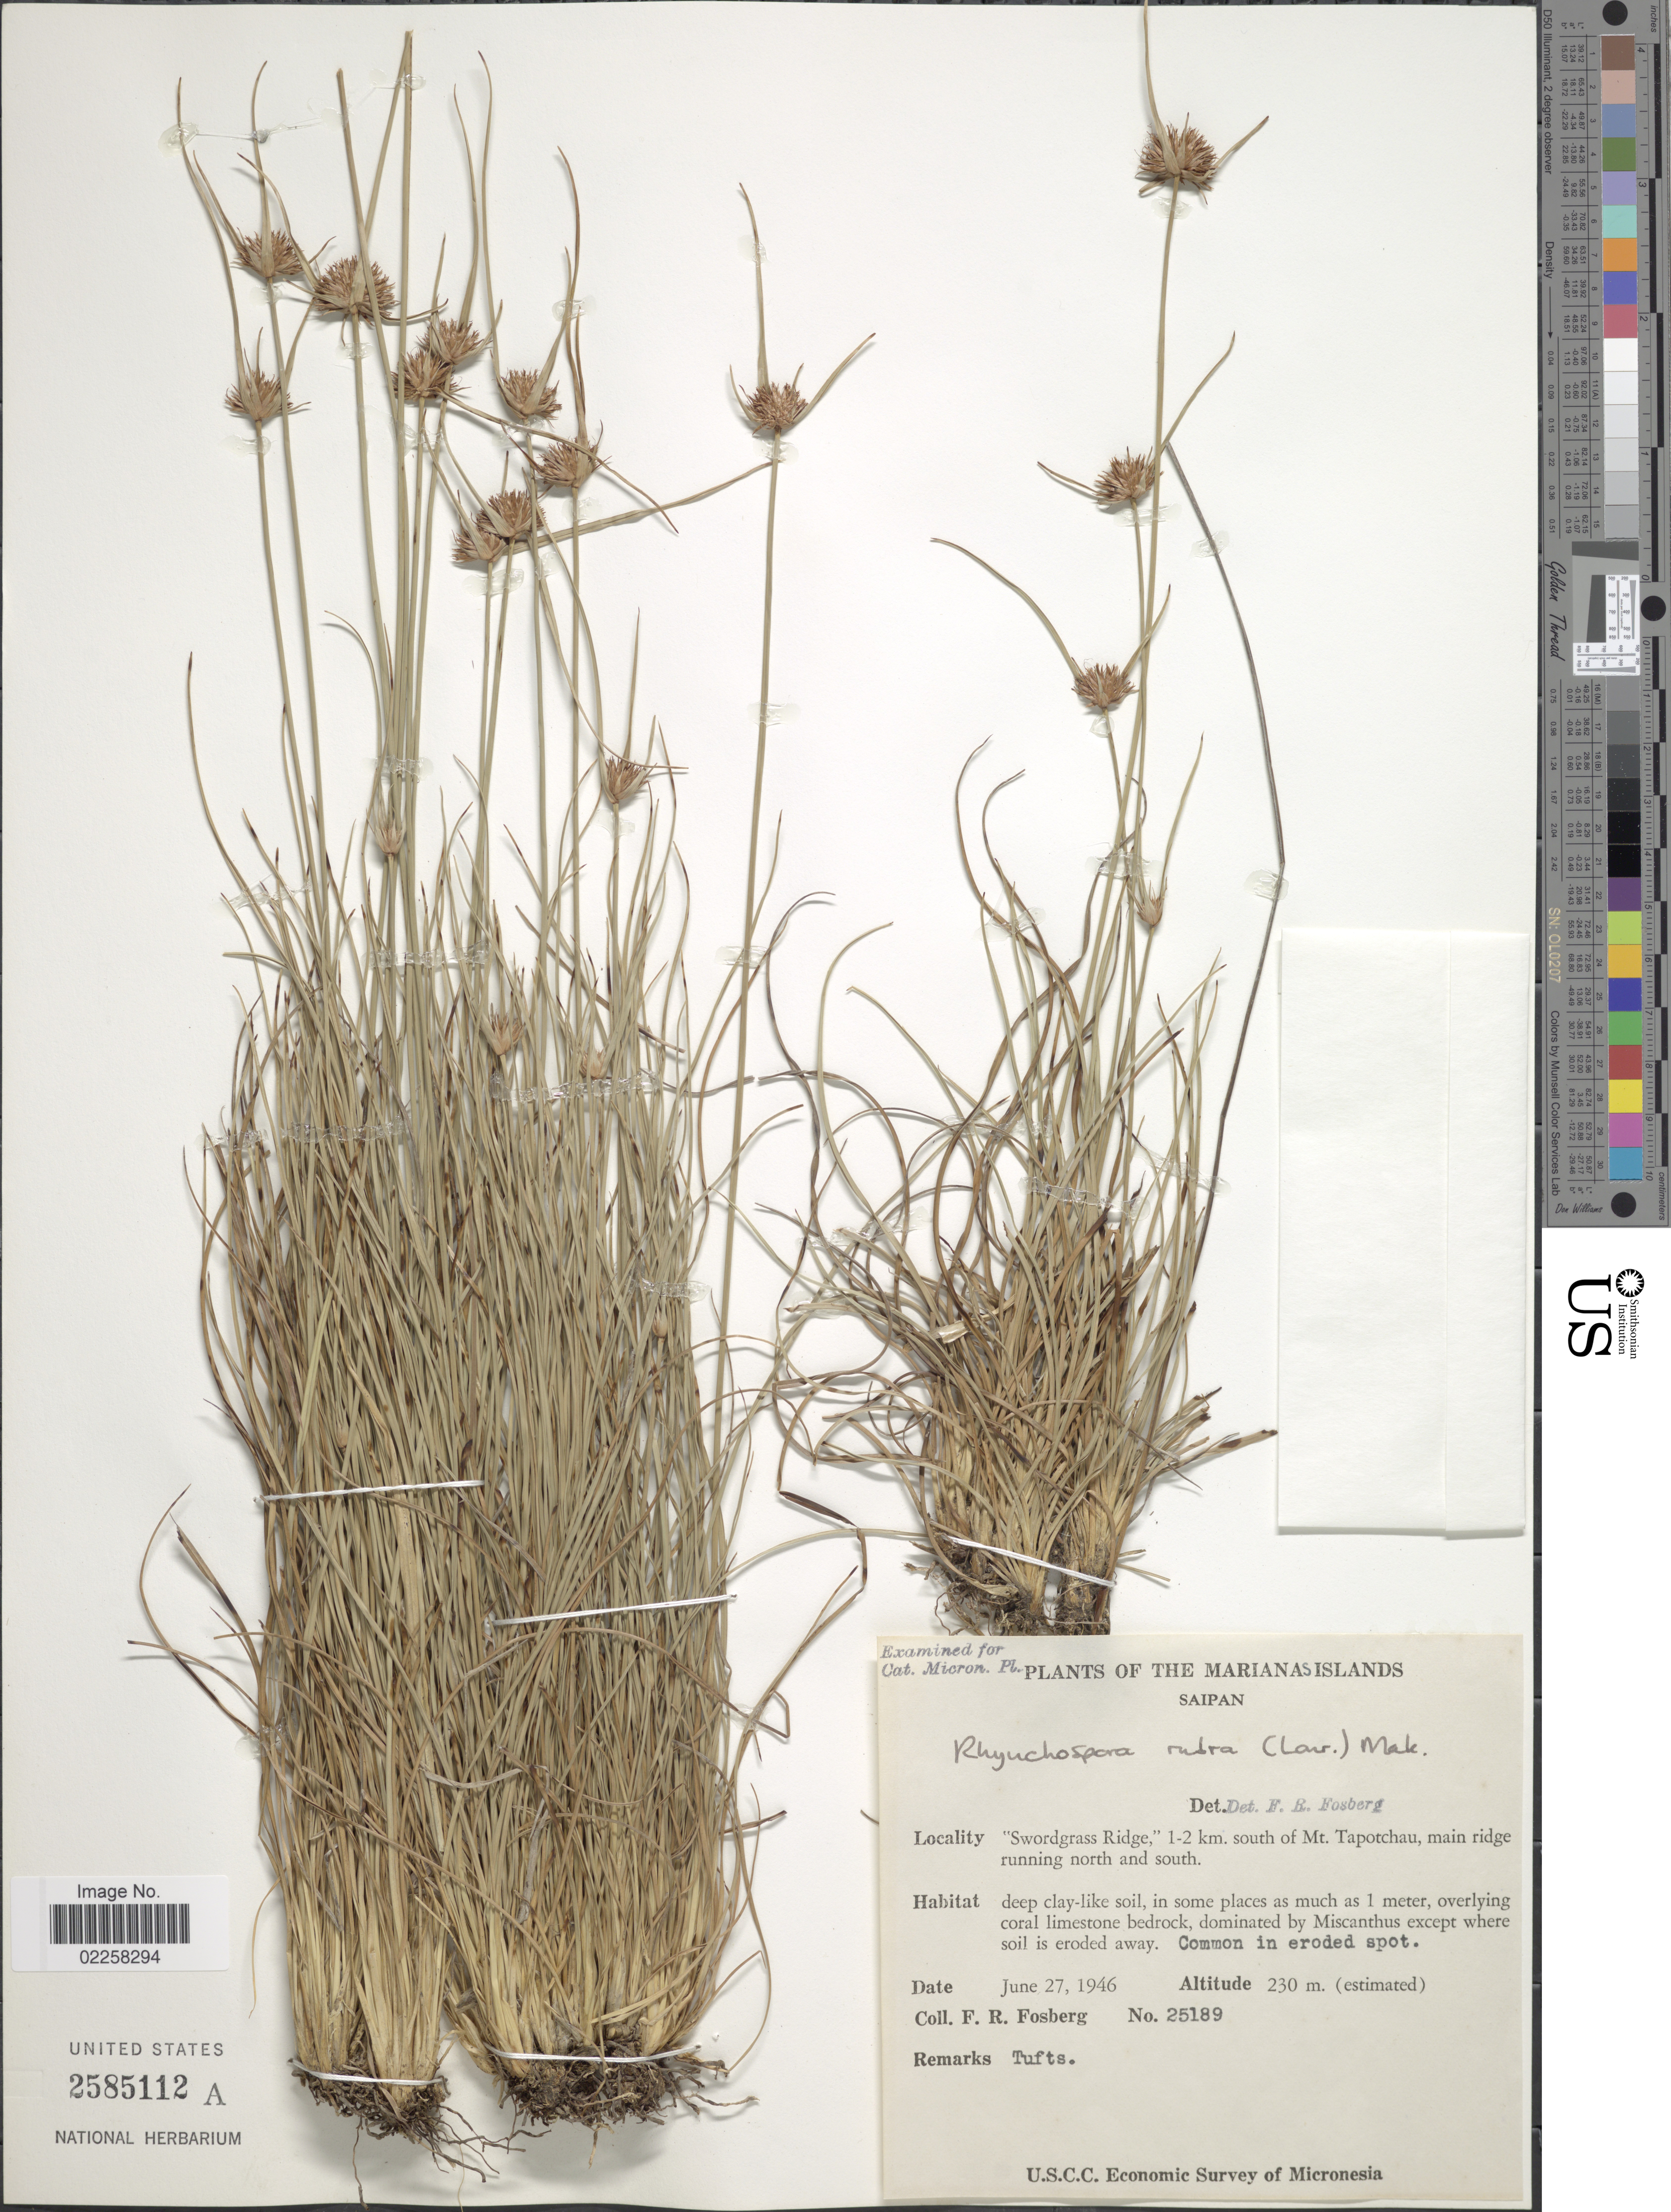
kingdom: Plantae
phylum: Tracheophyta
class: Liliopsida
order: Poales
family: Cyperaceae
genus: Rhynchospora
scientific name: Rhynchospora rubra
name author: (Lour.) Makino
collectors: F. R. Fosberg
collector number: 25189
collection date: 1946-06-27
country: Northern Mariana Islands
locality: The Marianas Islands, Saipan, : Swordgrass Ridge, 1-2 km. south of Mt. Tapotchau, main ridge running north and south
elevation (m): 230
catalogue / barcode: US 2585112A